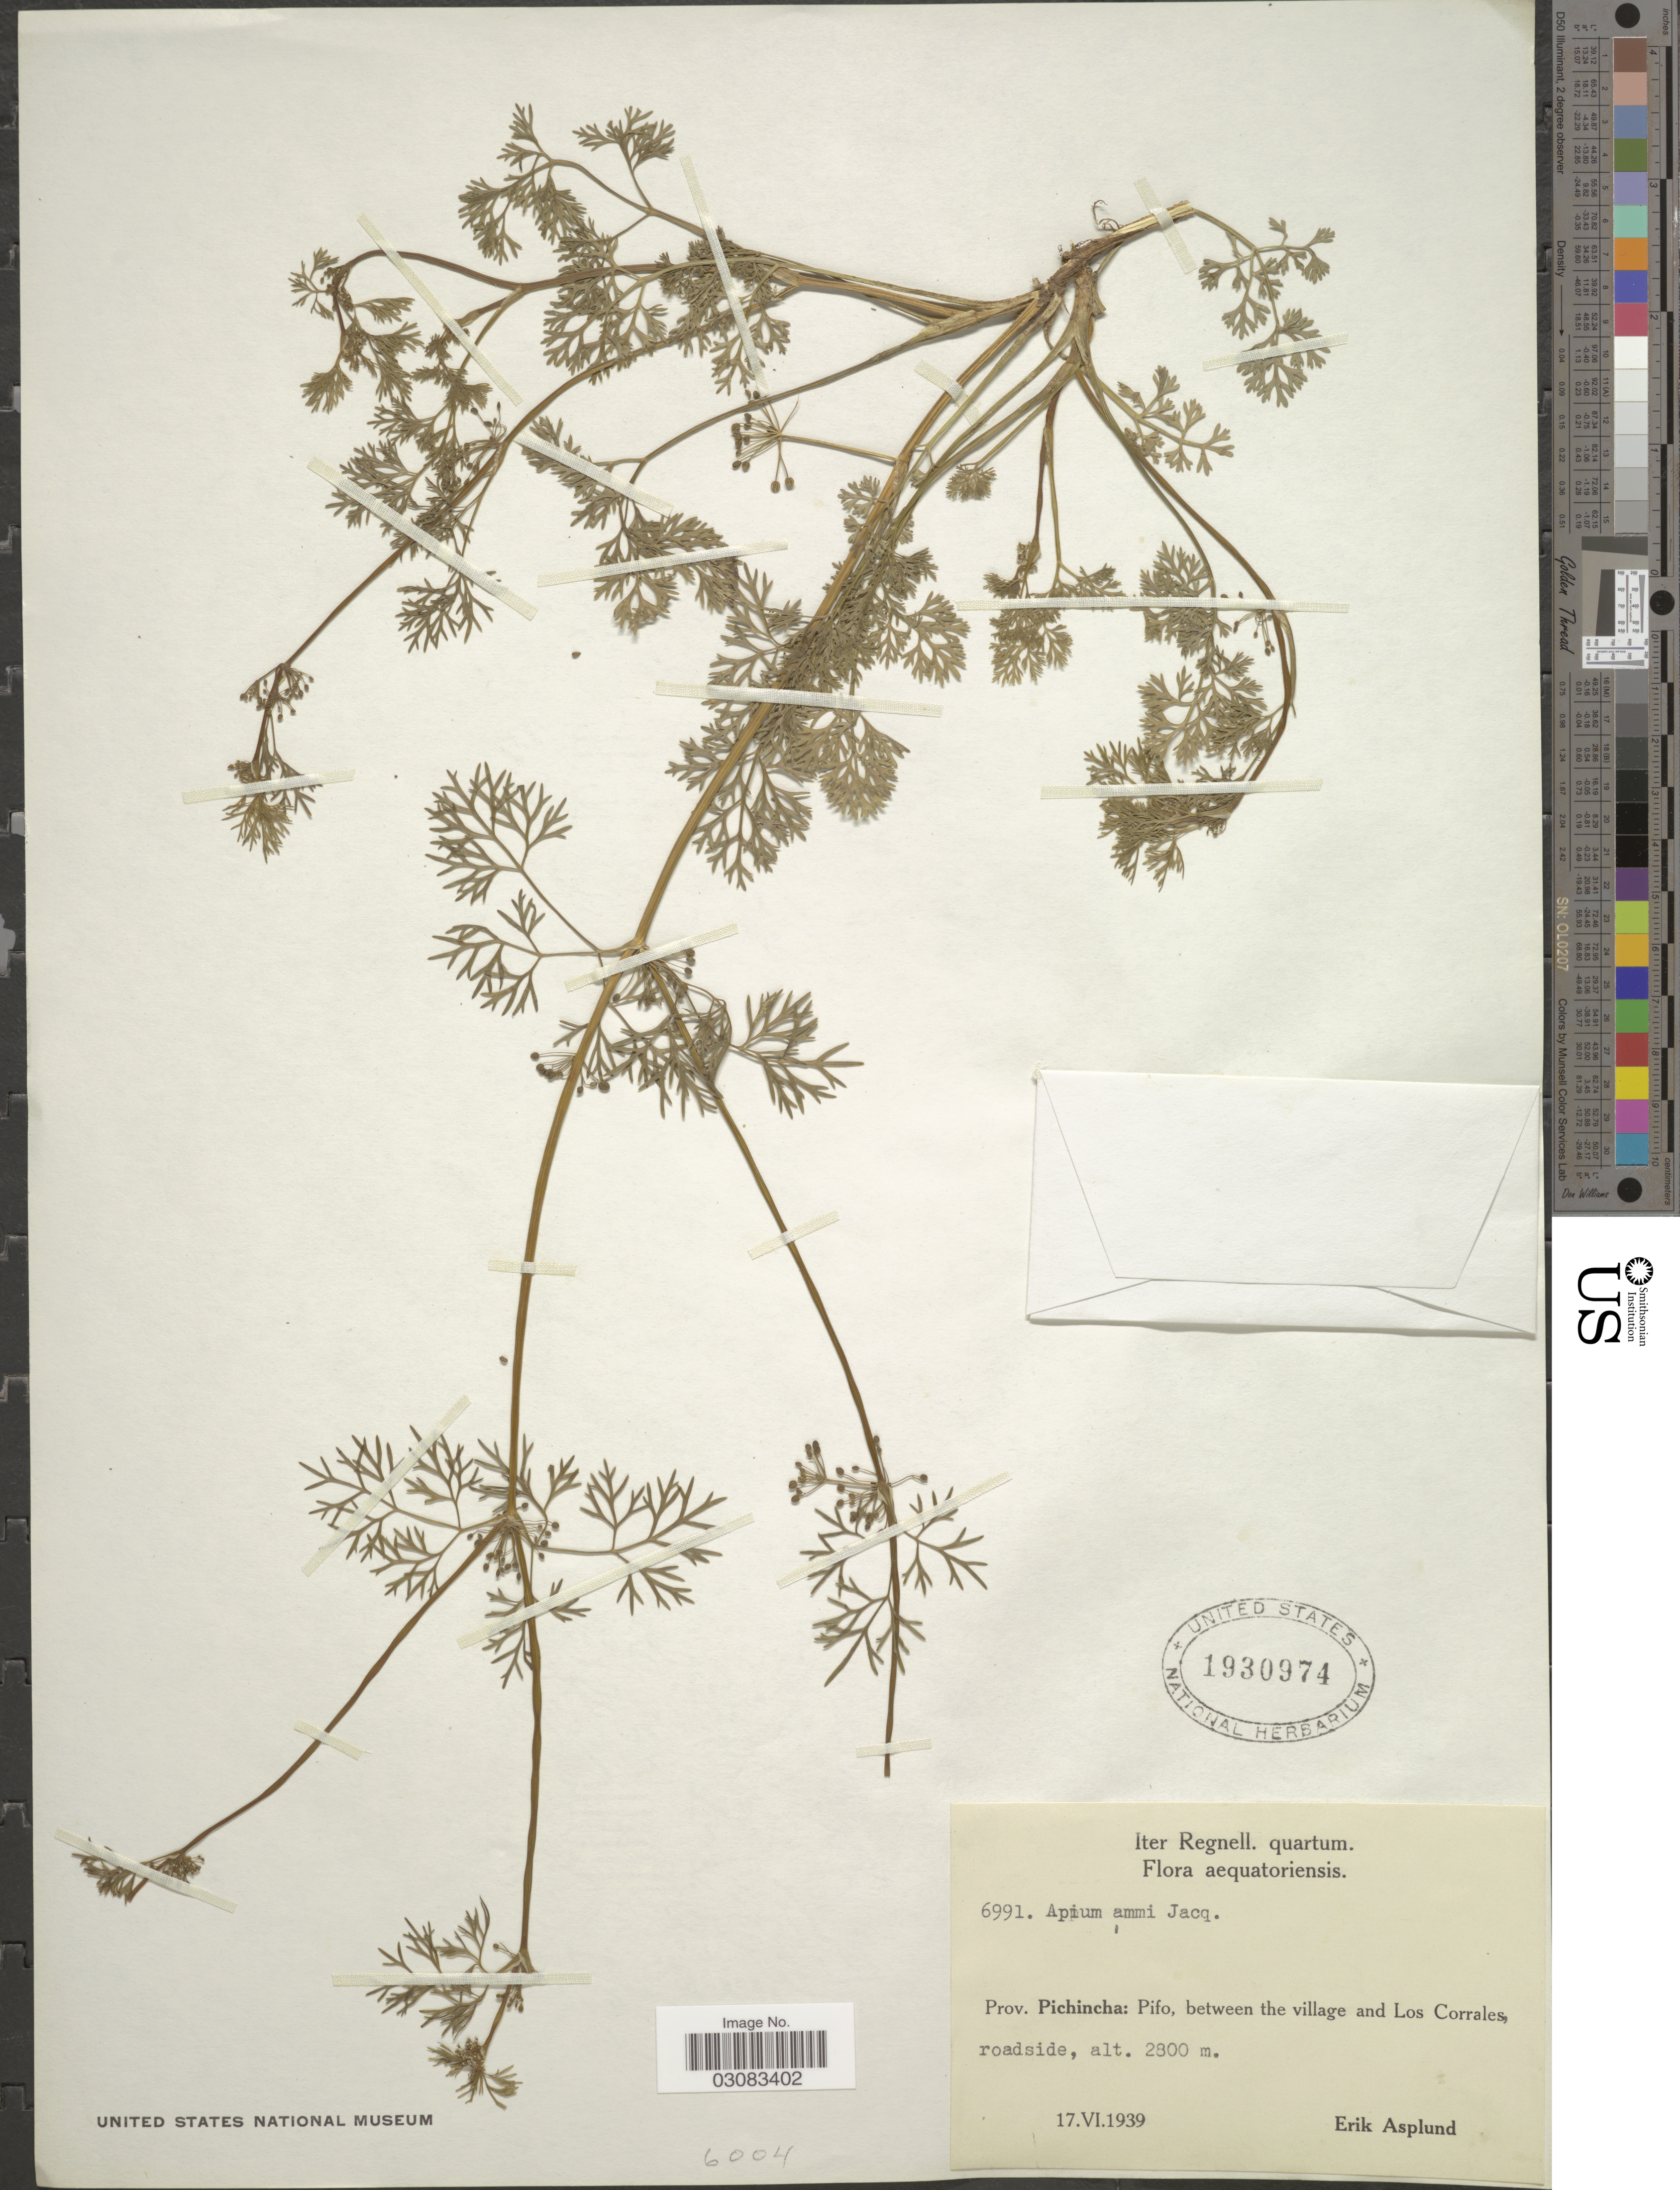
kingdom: Plantae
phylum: Tracheophyta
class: Magnoliopsida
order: Apiales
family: Apiaceae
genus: Cyclospermum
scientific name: Cyclospermum leptophyllum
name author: (Pers.) Sprague ex Britton & P. Wilson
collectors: E. Asplund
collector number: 6991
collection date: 1939-06-17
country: Ecuador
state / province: Pichincha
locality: Pifo, between the village and Los Corrales, roadside.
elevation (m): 2800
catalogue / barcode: US 1930974